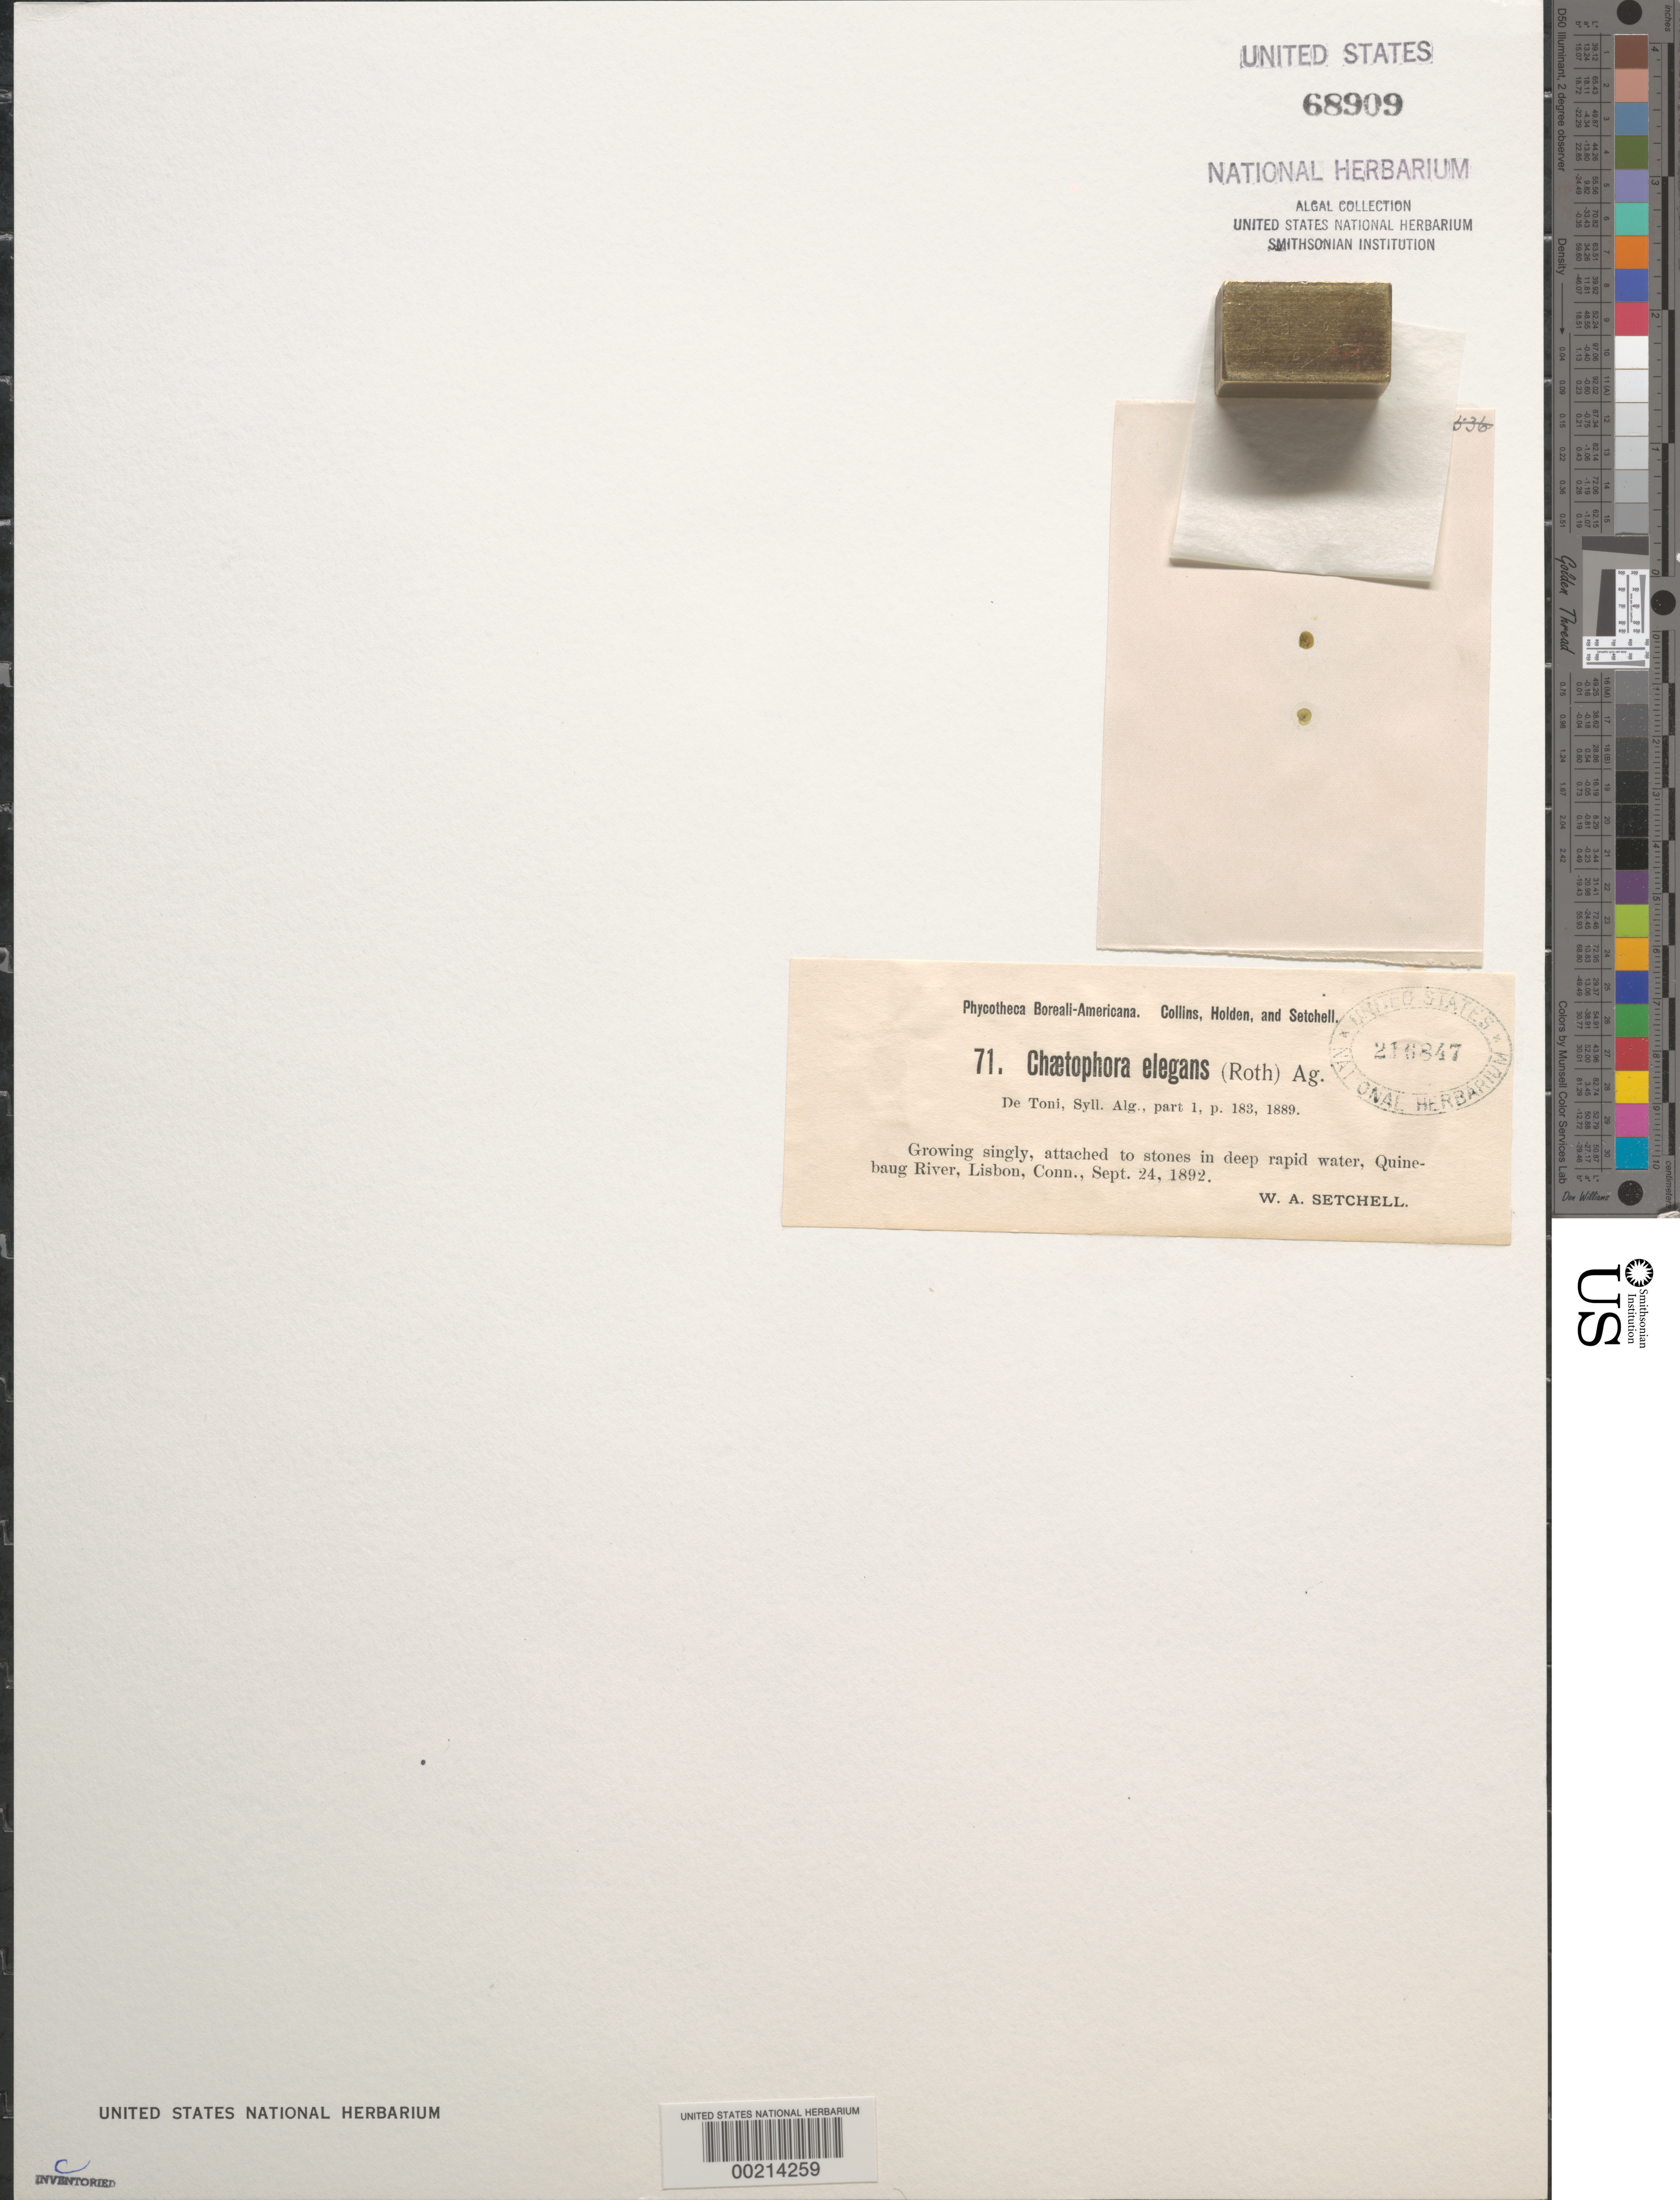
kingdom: Plantae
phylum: Chlorophyta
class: Chlorophyceae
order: Chaetophorales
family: Chaetophoraceae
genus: Chaetophoropsis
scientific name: Chaetophoropsis elegans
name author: (Roth) B.Wen Liu et al.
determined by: Algae name updating Project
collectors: W. Setchell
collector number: PB-A 71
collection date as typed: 24 Sep 1892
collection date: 1892-09-24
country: United States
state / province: Connecticut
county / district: New London County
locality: Lisbon, Quinebaug River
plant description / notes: Collins, Holden & Setchell, Phycotheca Boreali-Americana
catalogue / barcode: US 68909